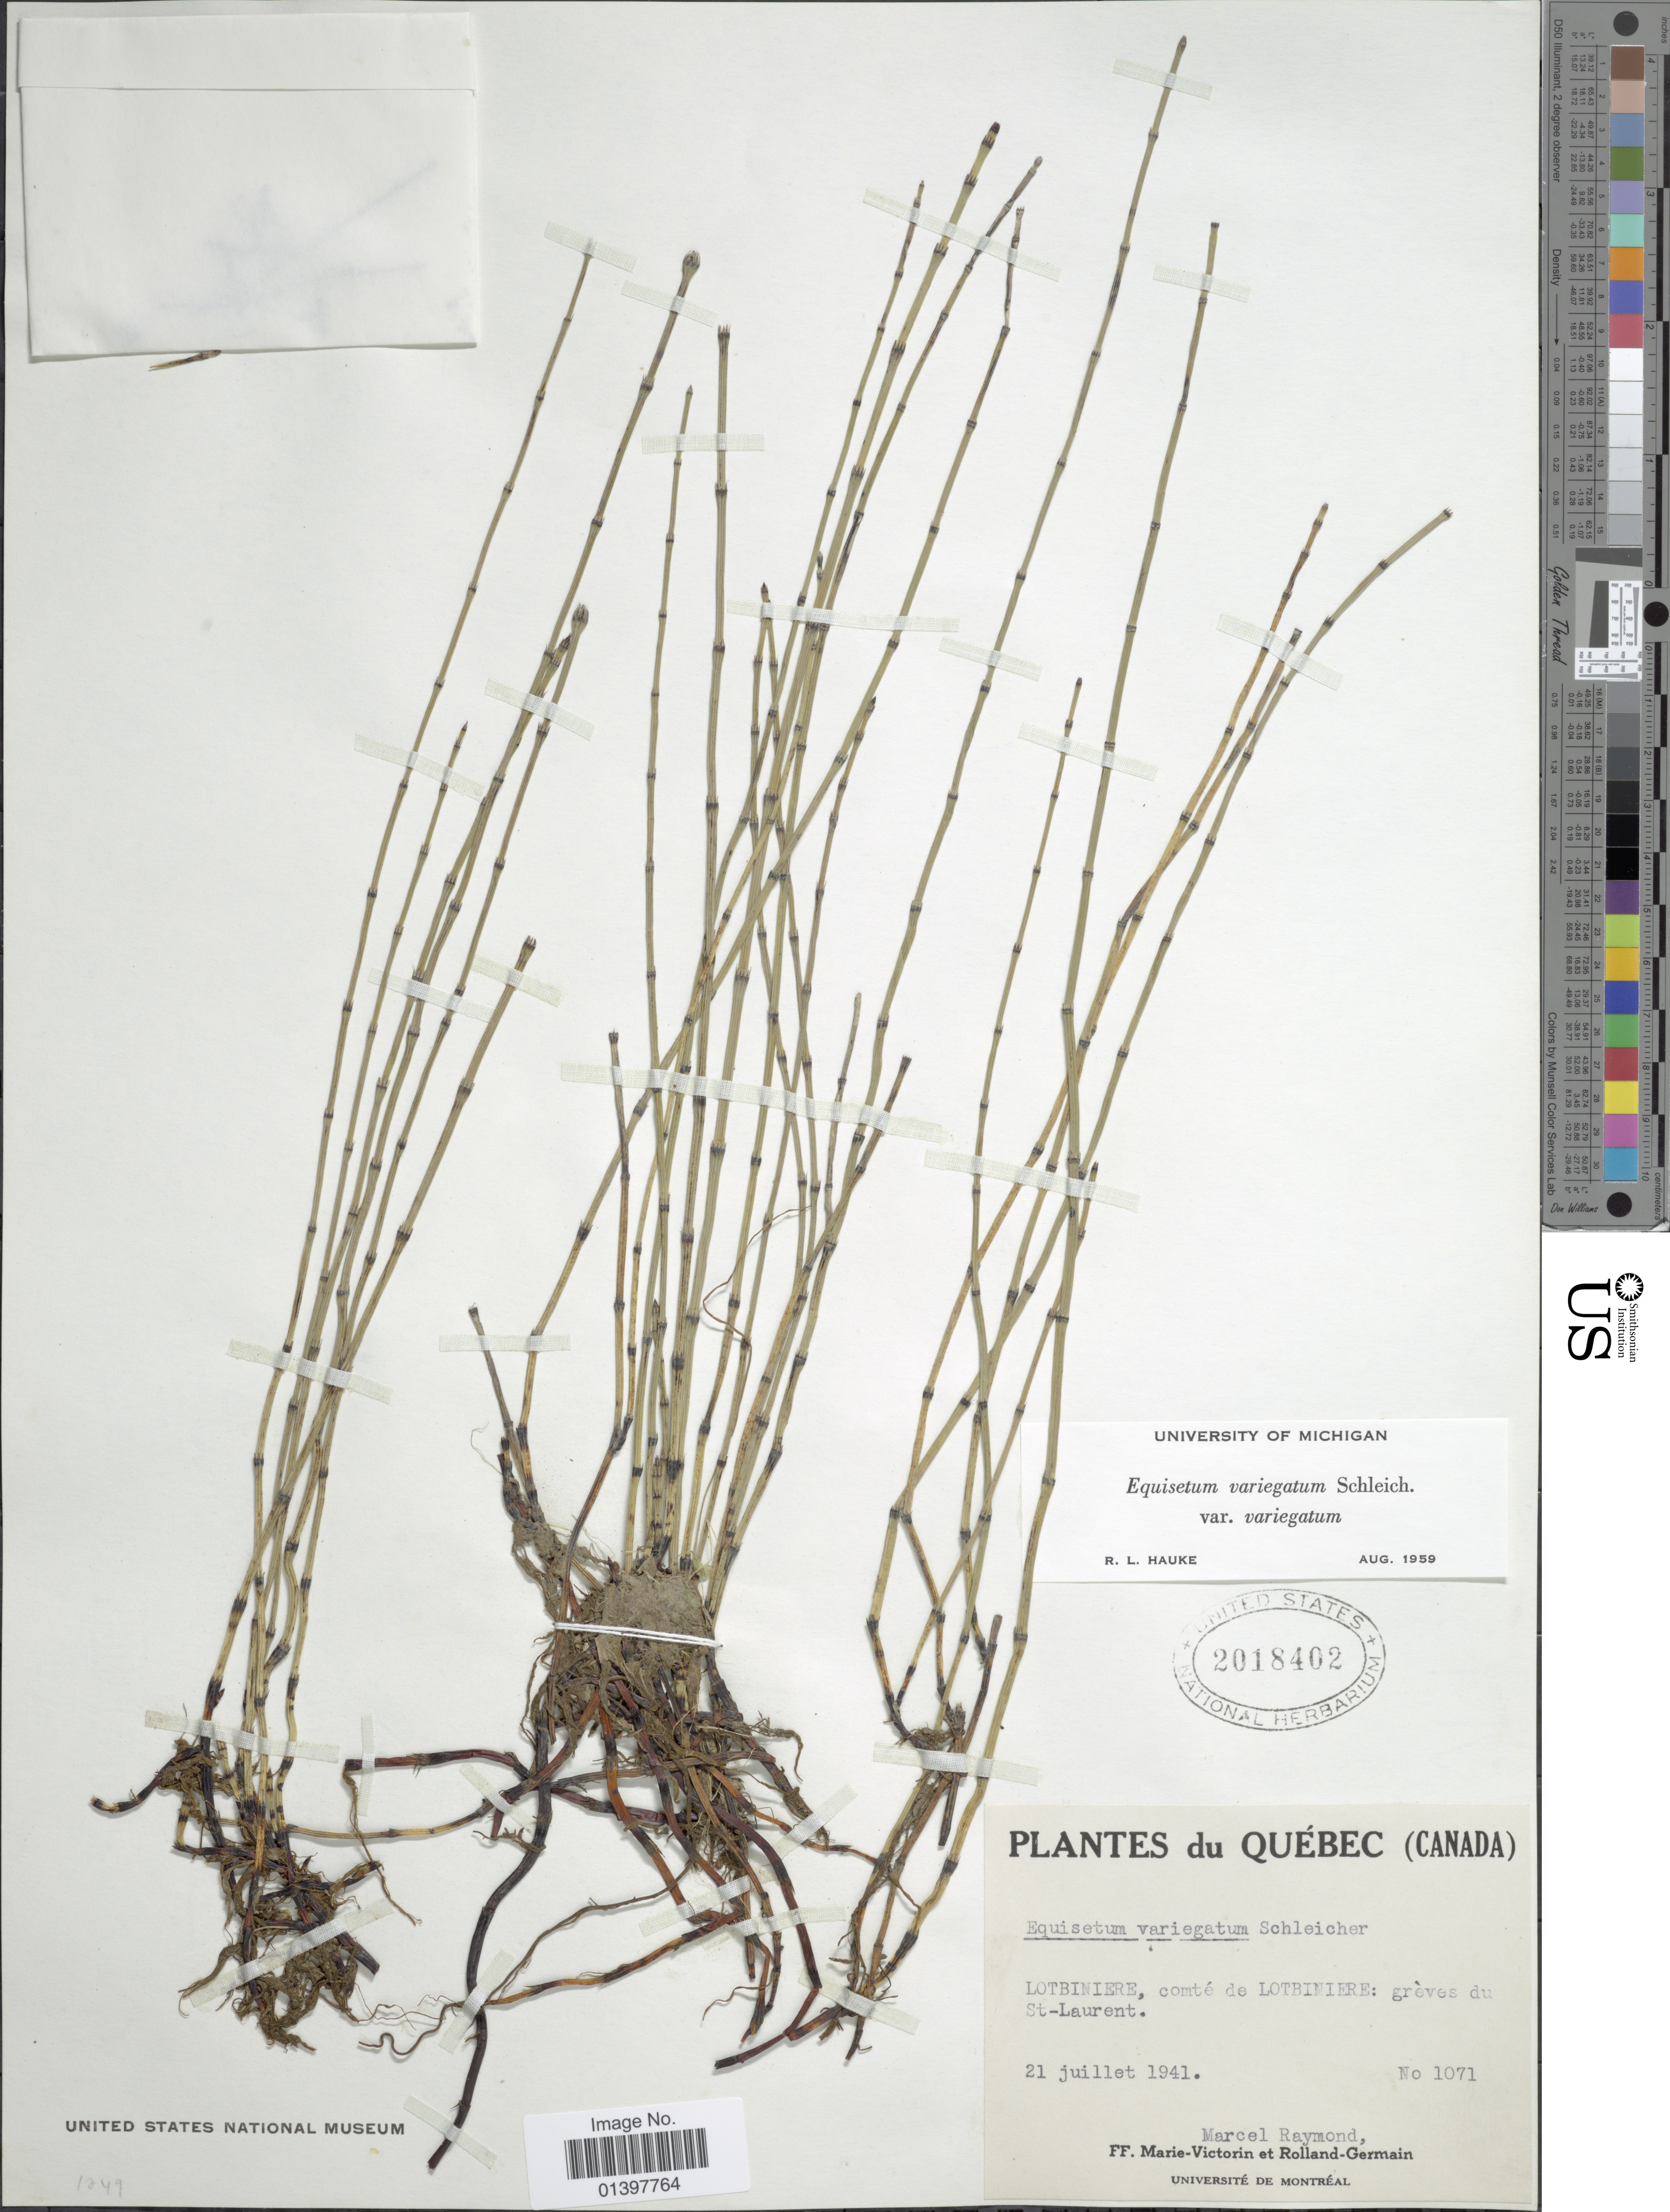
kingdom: Plantae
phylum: Tracheophyta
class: Polypodiopsida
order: Equisetales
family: Equisetaceae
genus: Equisetum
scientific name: Equisetum variegatum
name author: Schleich. ex F. Weber & D. Mohr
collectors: M. Raymond, F. Marie-Victorin & Rolland-Germain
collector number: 1071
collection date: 1941-07-21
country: Canada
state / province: Quebec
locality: Lotbiniere, comté de Lotbiniere: grèves du St-Laurent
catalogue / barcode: US 2018402